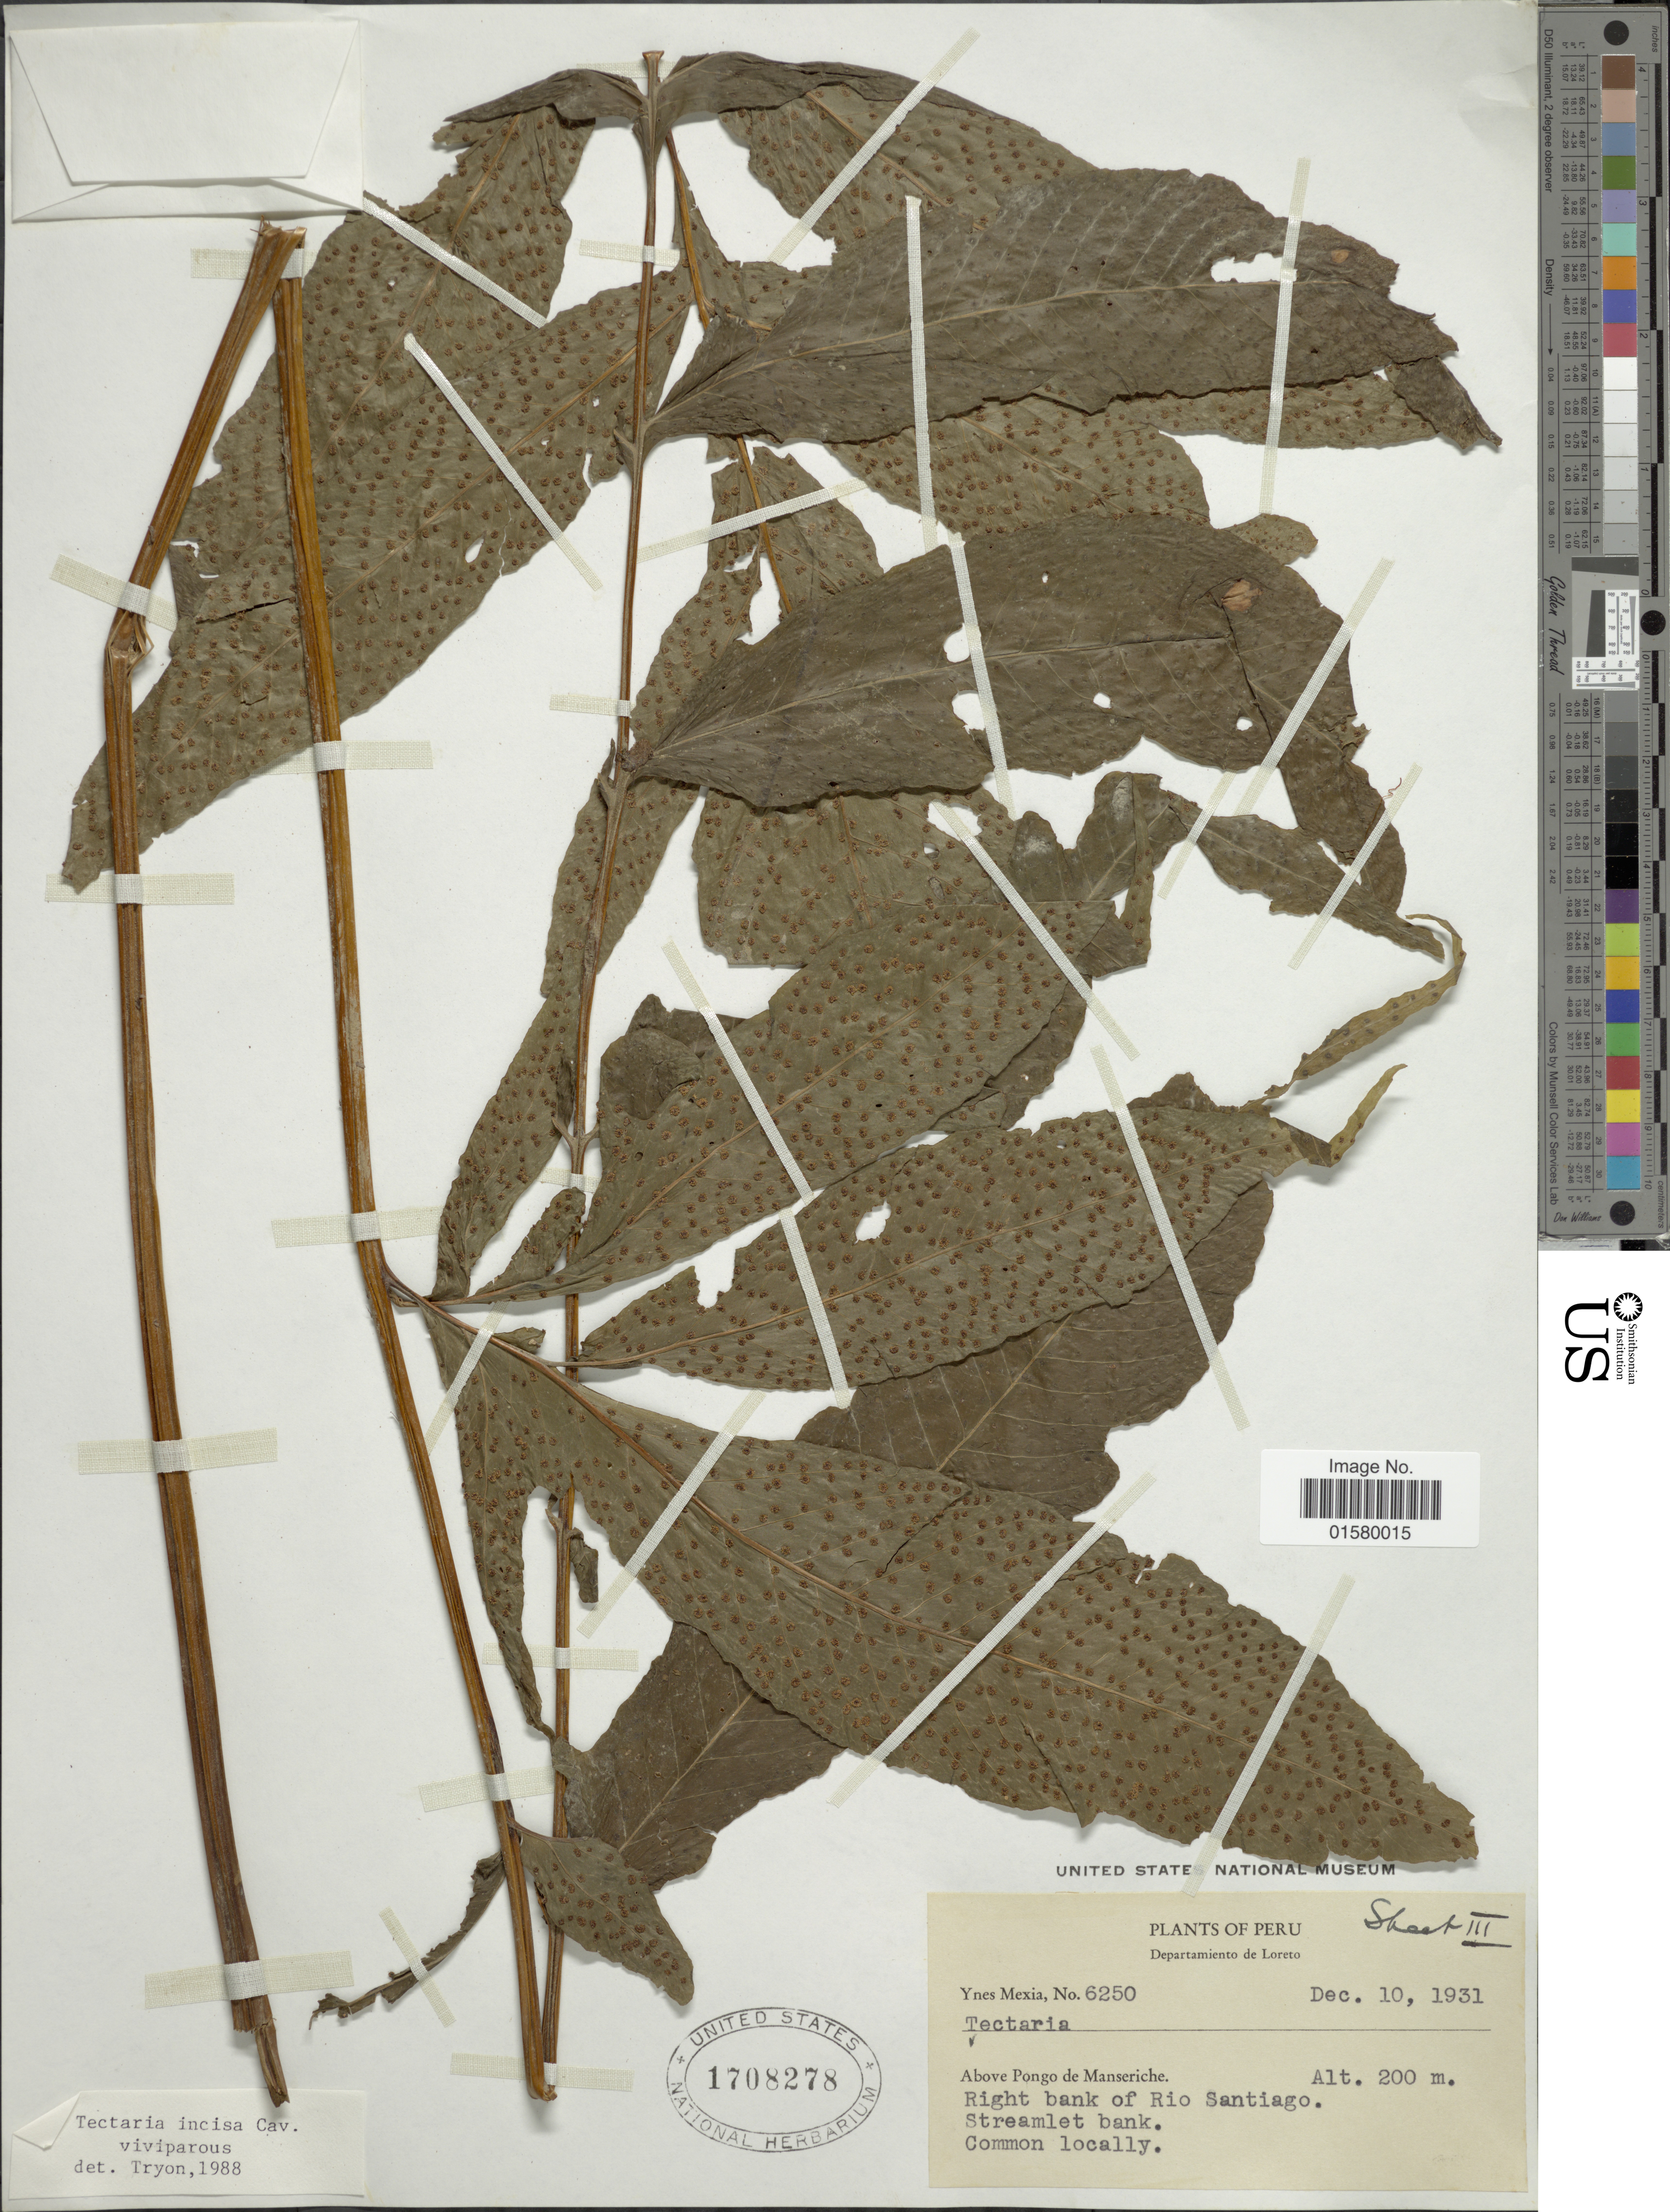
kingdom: Plantae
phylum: Tracheophyta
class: Polypodiopsida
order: Polypodiales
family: Tectariaceae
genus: Tectaria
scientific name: Tectaria vivipara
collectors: Y. Mexia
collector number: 6250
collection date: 1931-12-10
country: Peru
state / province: Loreto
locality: Departamiento de Loreto, above Pongo de Manseriche, right bank of Rio Santiago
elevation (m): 200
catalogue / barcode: US 1708278